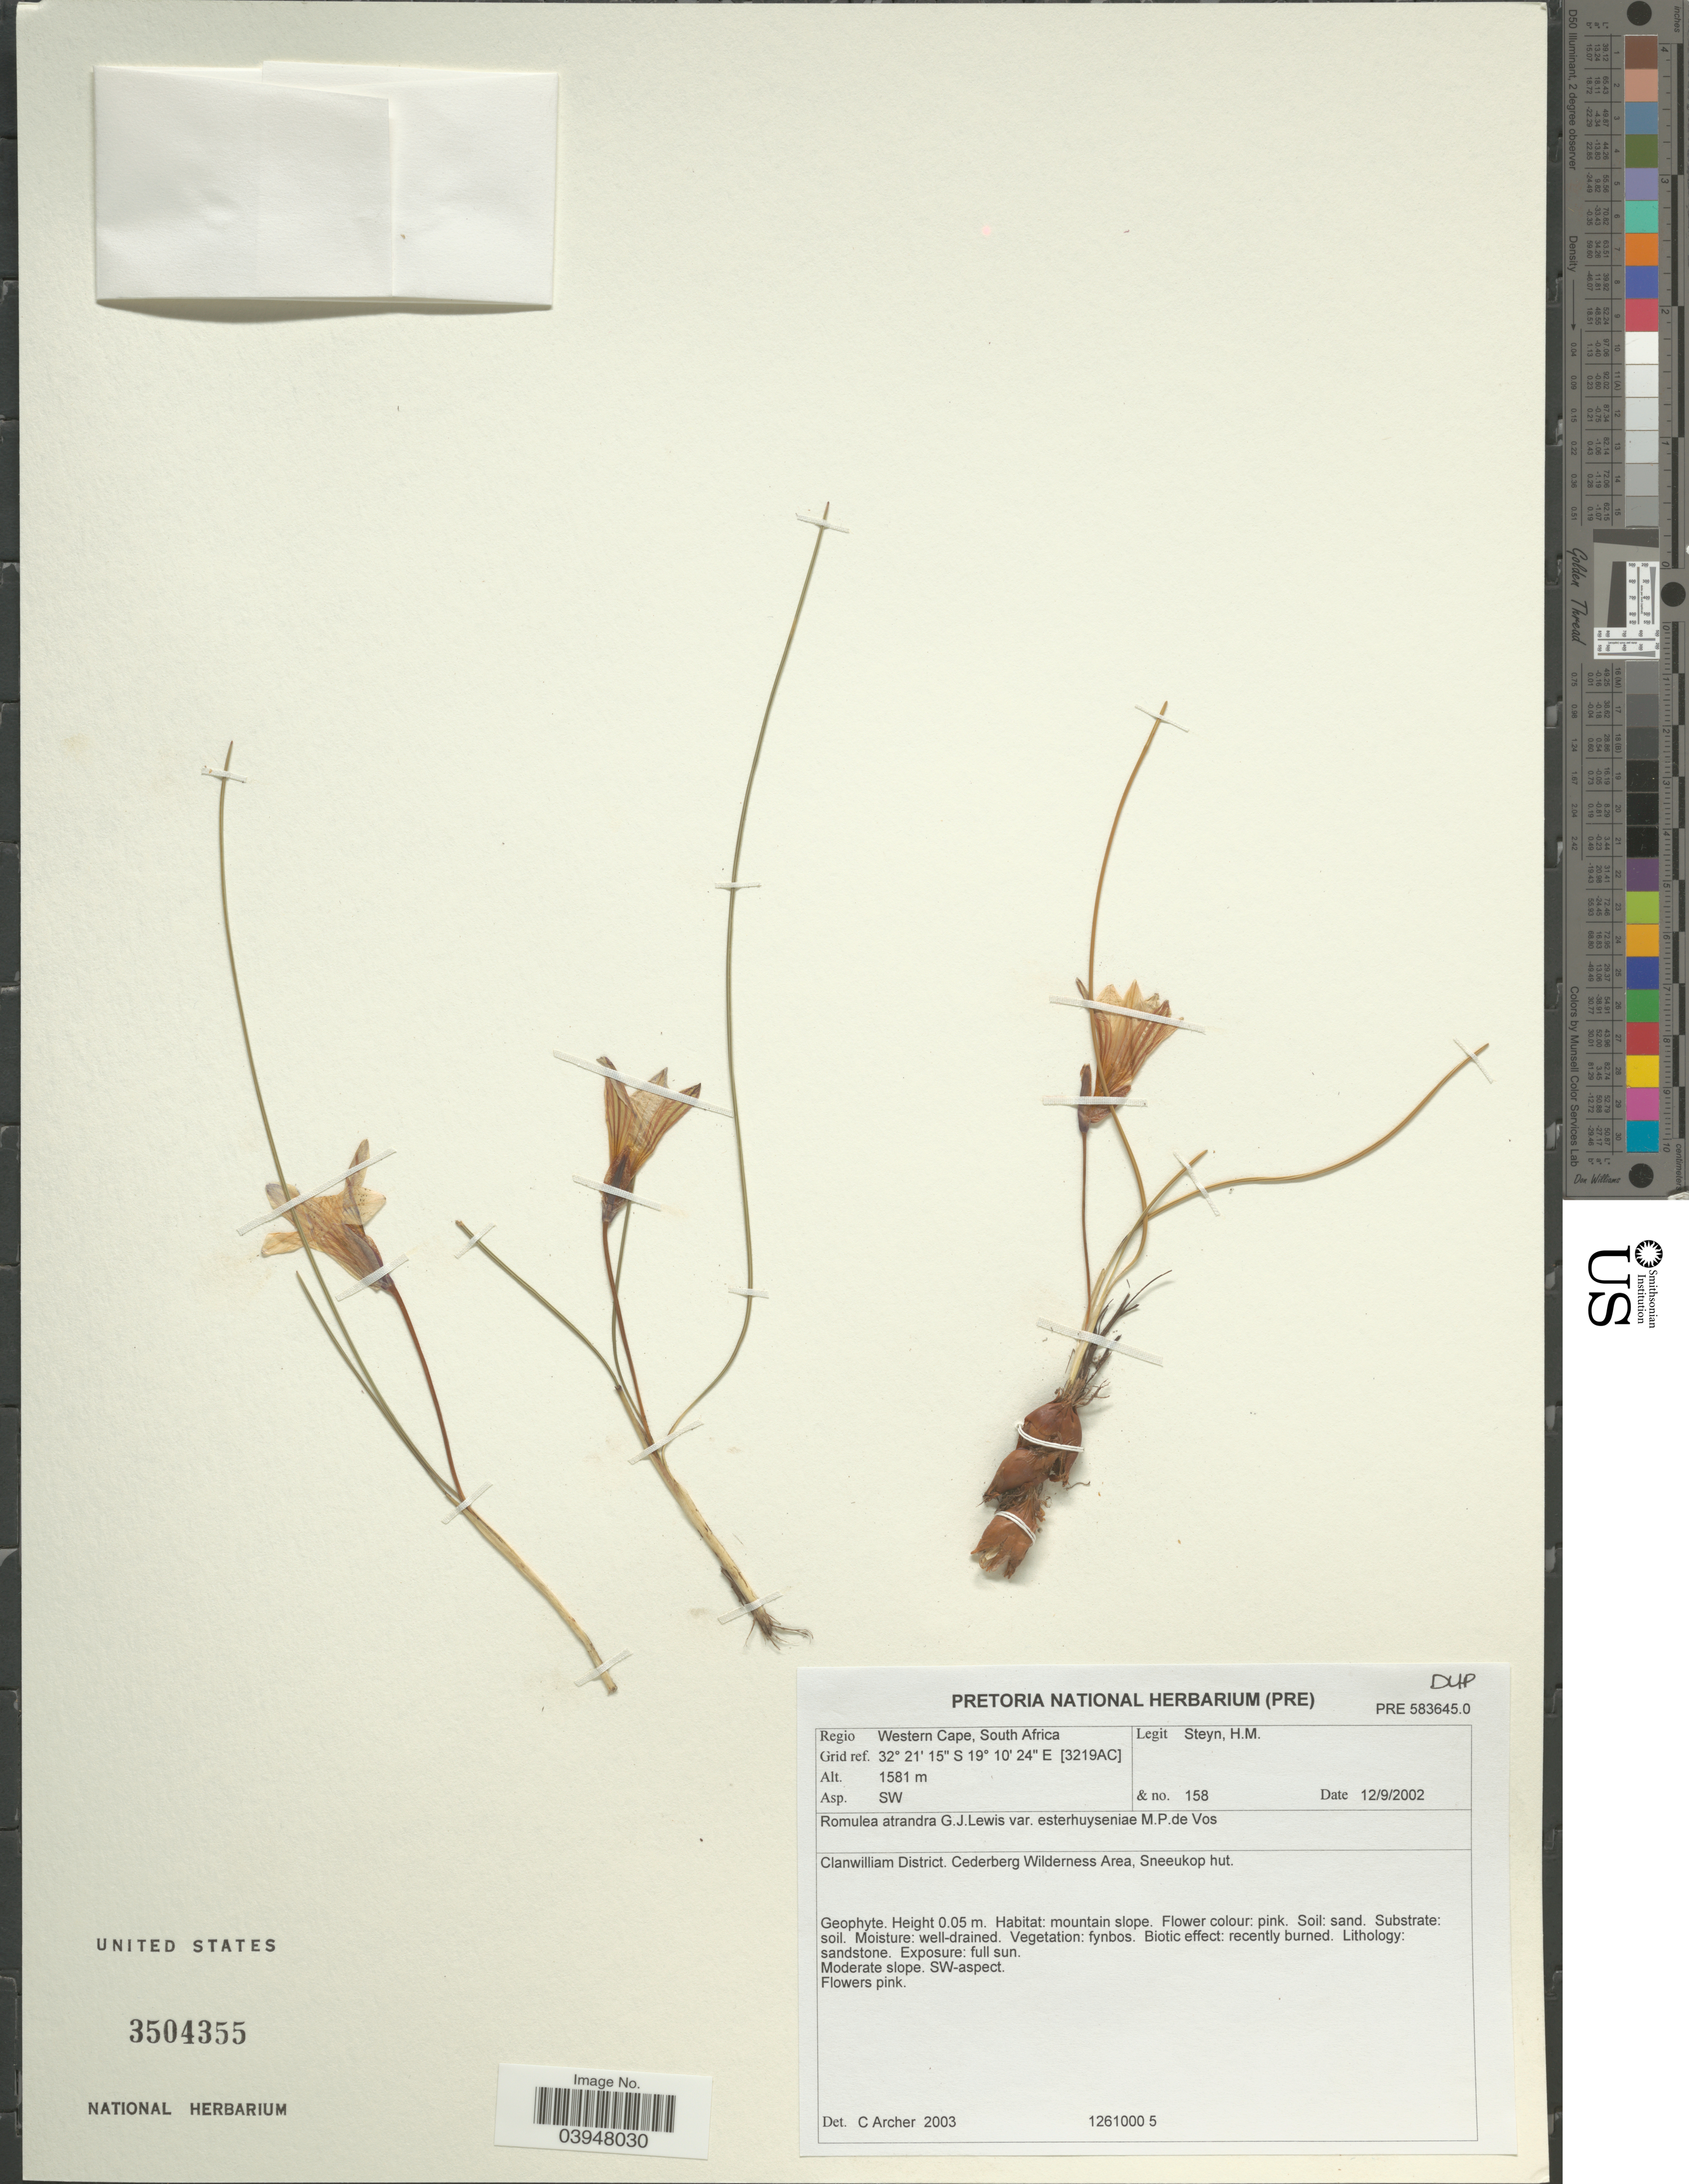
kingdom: Plantae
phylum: Tracheophyta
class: Liliopsida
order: Asparagales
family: Iridaceae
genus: Romulea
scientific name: Romulea atrandra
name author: G.J. Lewis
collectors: H. Steyn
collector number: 158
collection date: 2002-09-12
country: South Africa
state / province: Western Cape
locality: Grid ref. 3219AC. Clanwilliam District. Cederberg Wilderness Area, Sneeukop hut.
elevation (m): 1581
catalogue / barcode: US 3504355